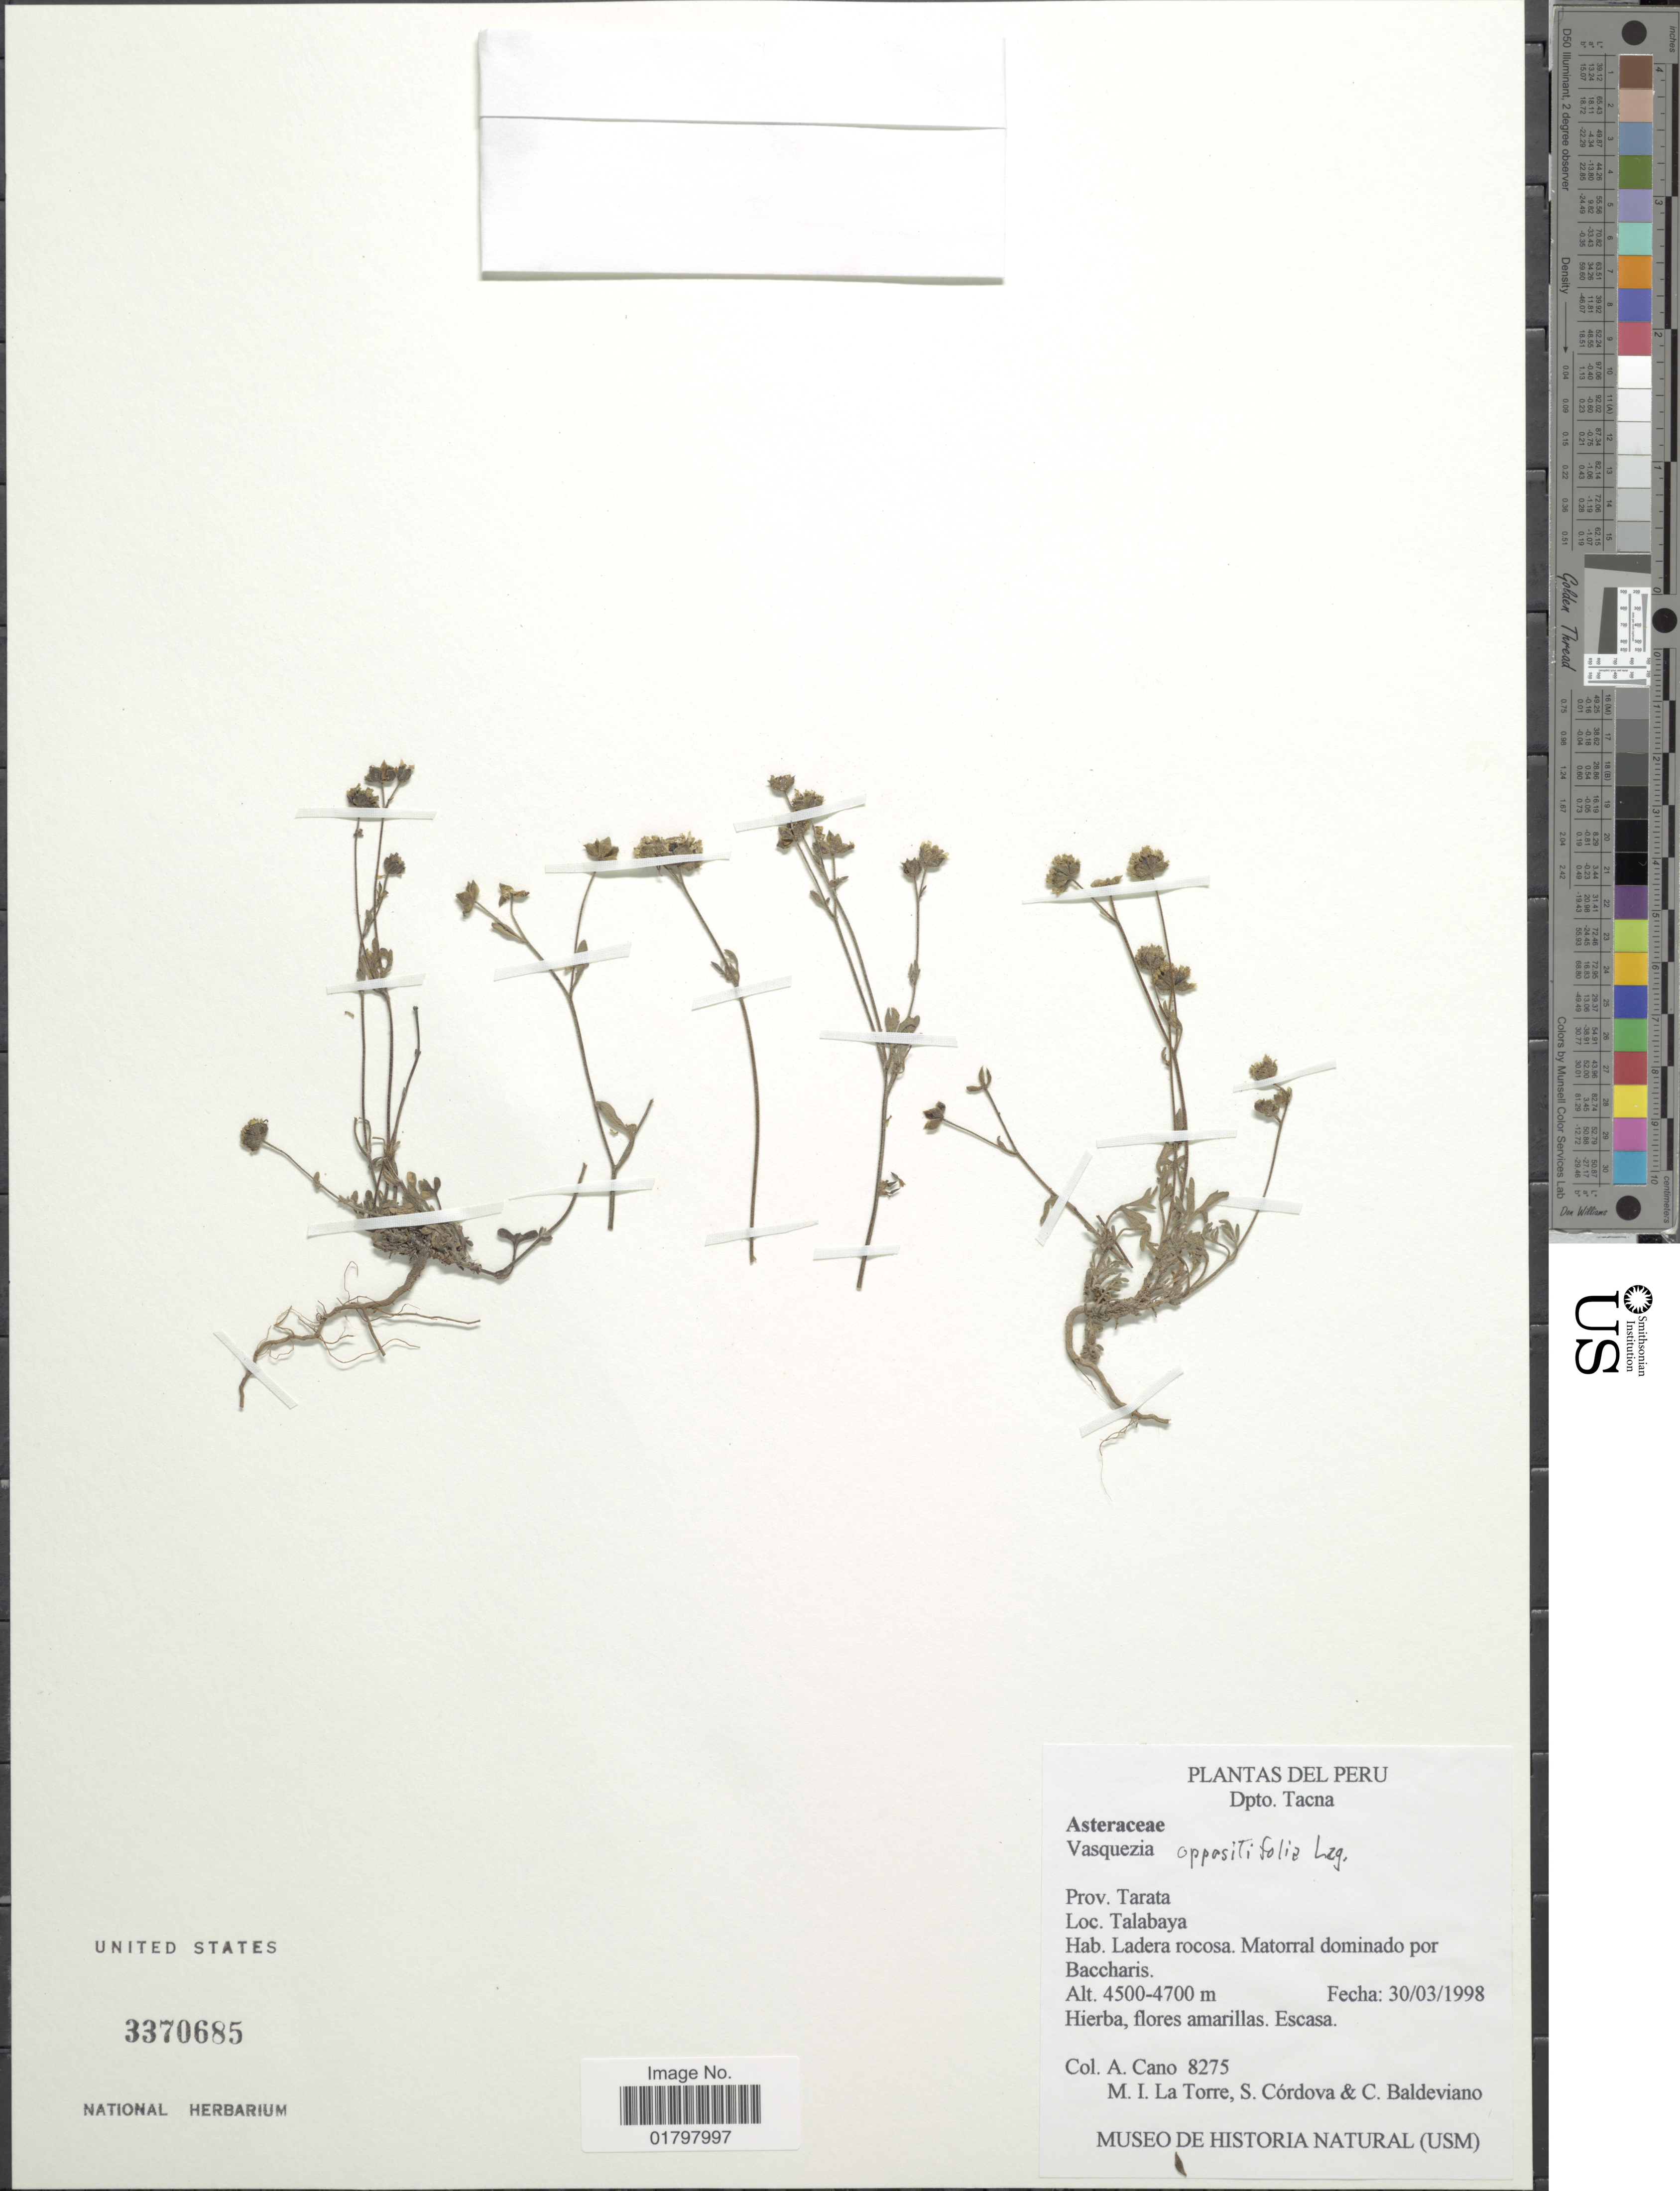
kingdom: Plantae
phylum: Tracheophyta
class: Magnoliopsida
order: Asterales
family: Asteraceae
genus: Vasquesia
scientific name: Vasquesia oppositifolia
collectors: A. Cano, M. Torre, S. Cordova & C. Baldeviano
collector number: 8275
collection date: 1998-03-30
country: Peru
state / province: Tacna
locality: Dpto. Tacna. Prov. Tarata. Talabaya.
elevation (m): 4500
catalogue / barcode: US 3370685